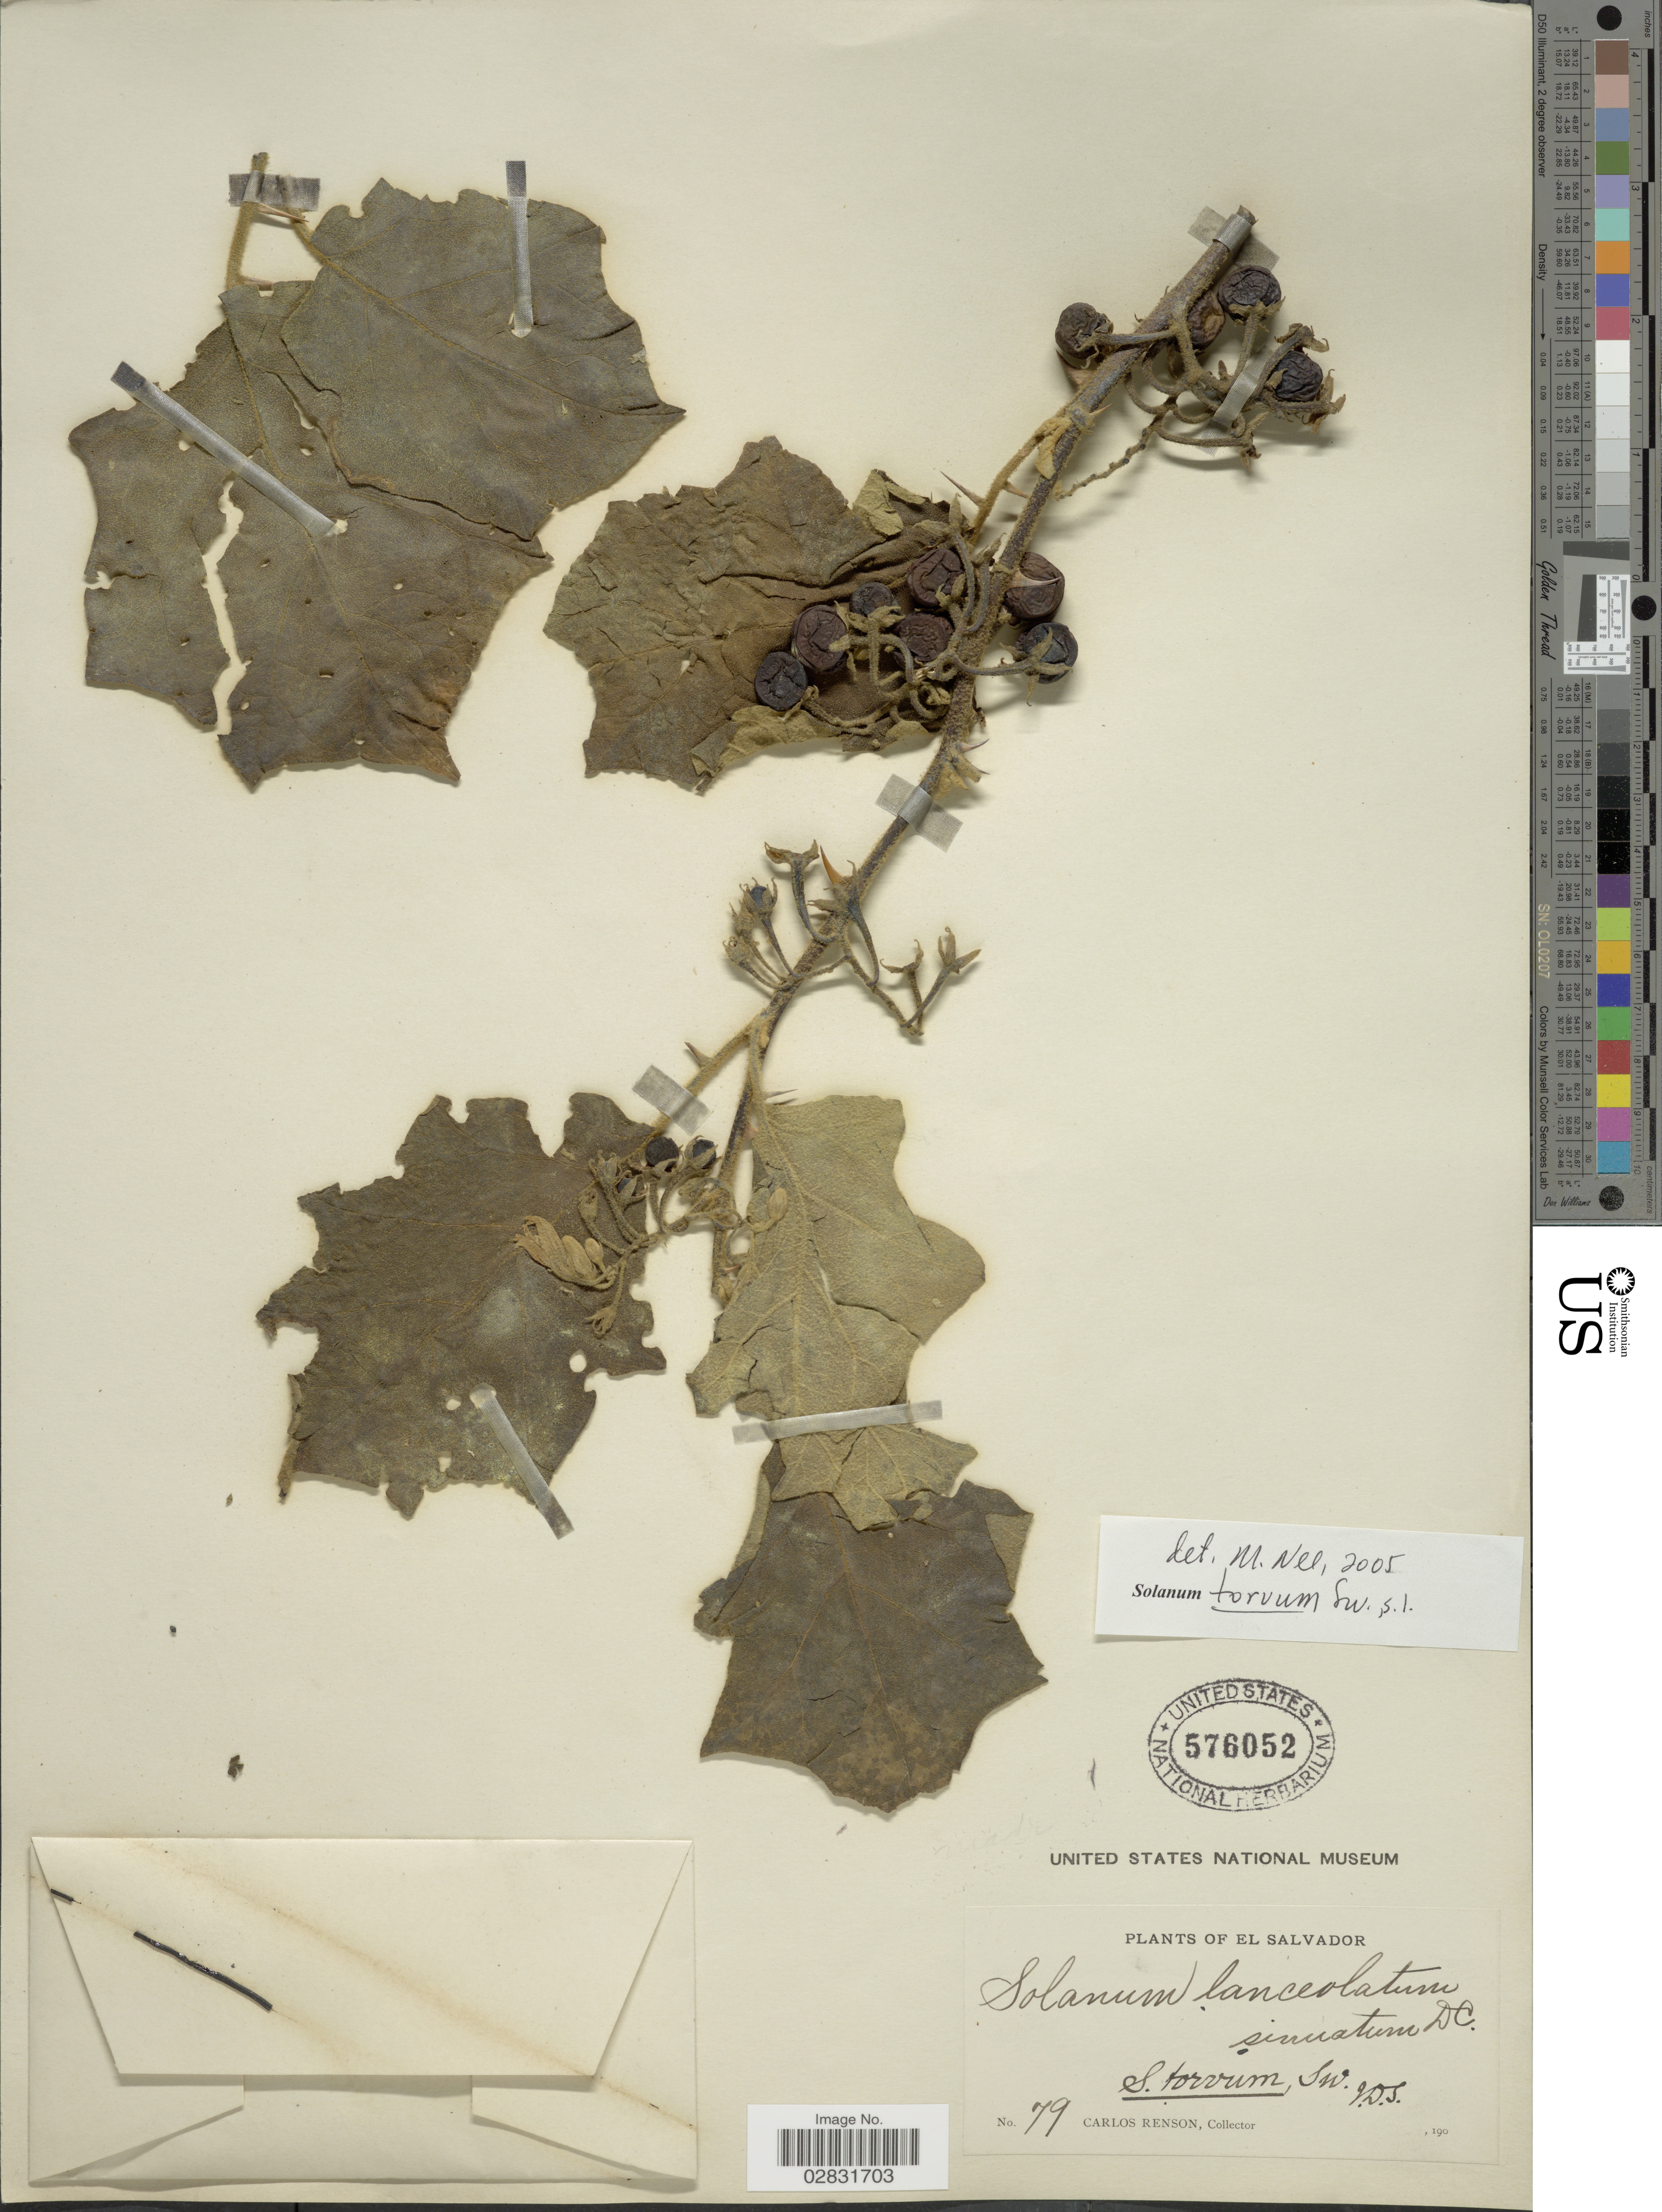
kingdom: Plantae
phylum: Tracheophyta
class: Magnoliopsida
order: Solanales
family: Solanaceae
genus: Solanum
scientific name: Solanum torvum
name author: Sw.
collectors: C. Renson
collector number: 79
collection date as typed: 190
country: El Salvador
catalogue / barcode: US 576052